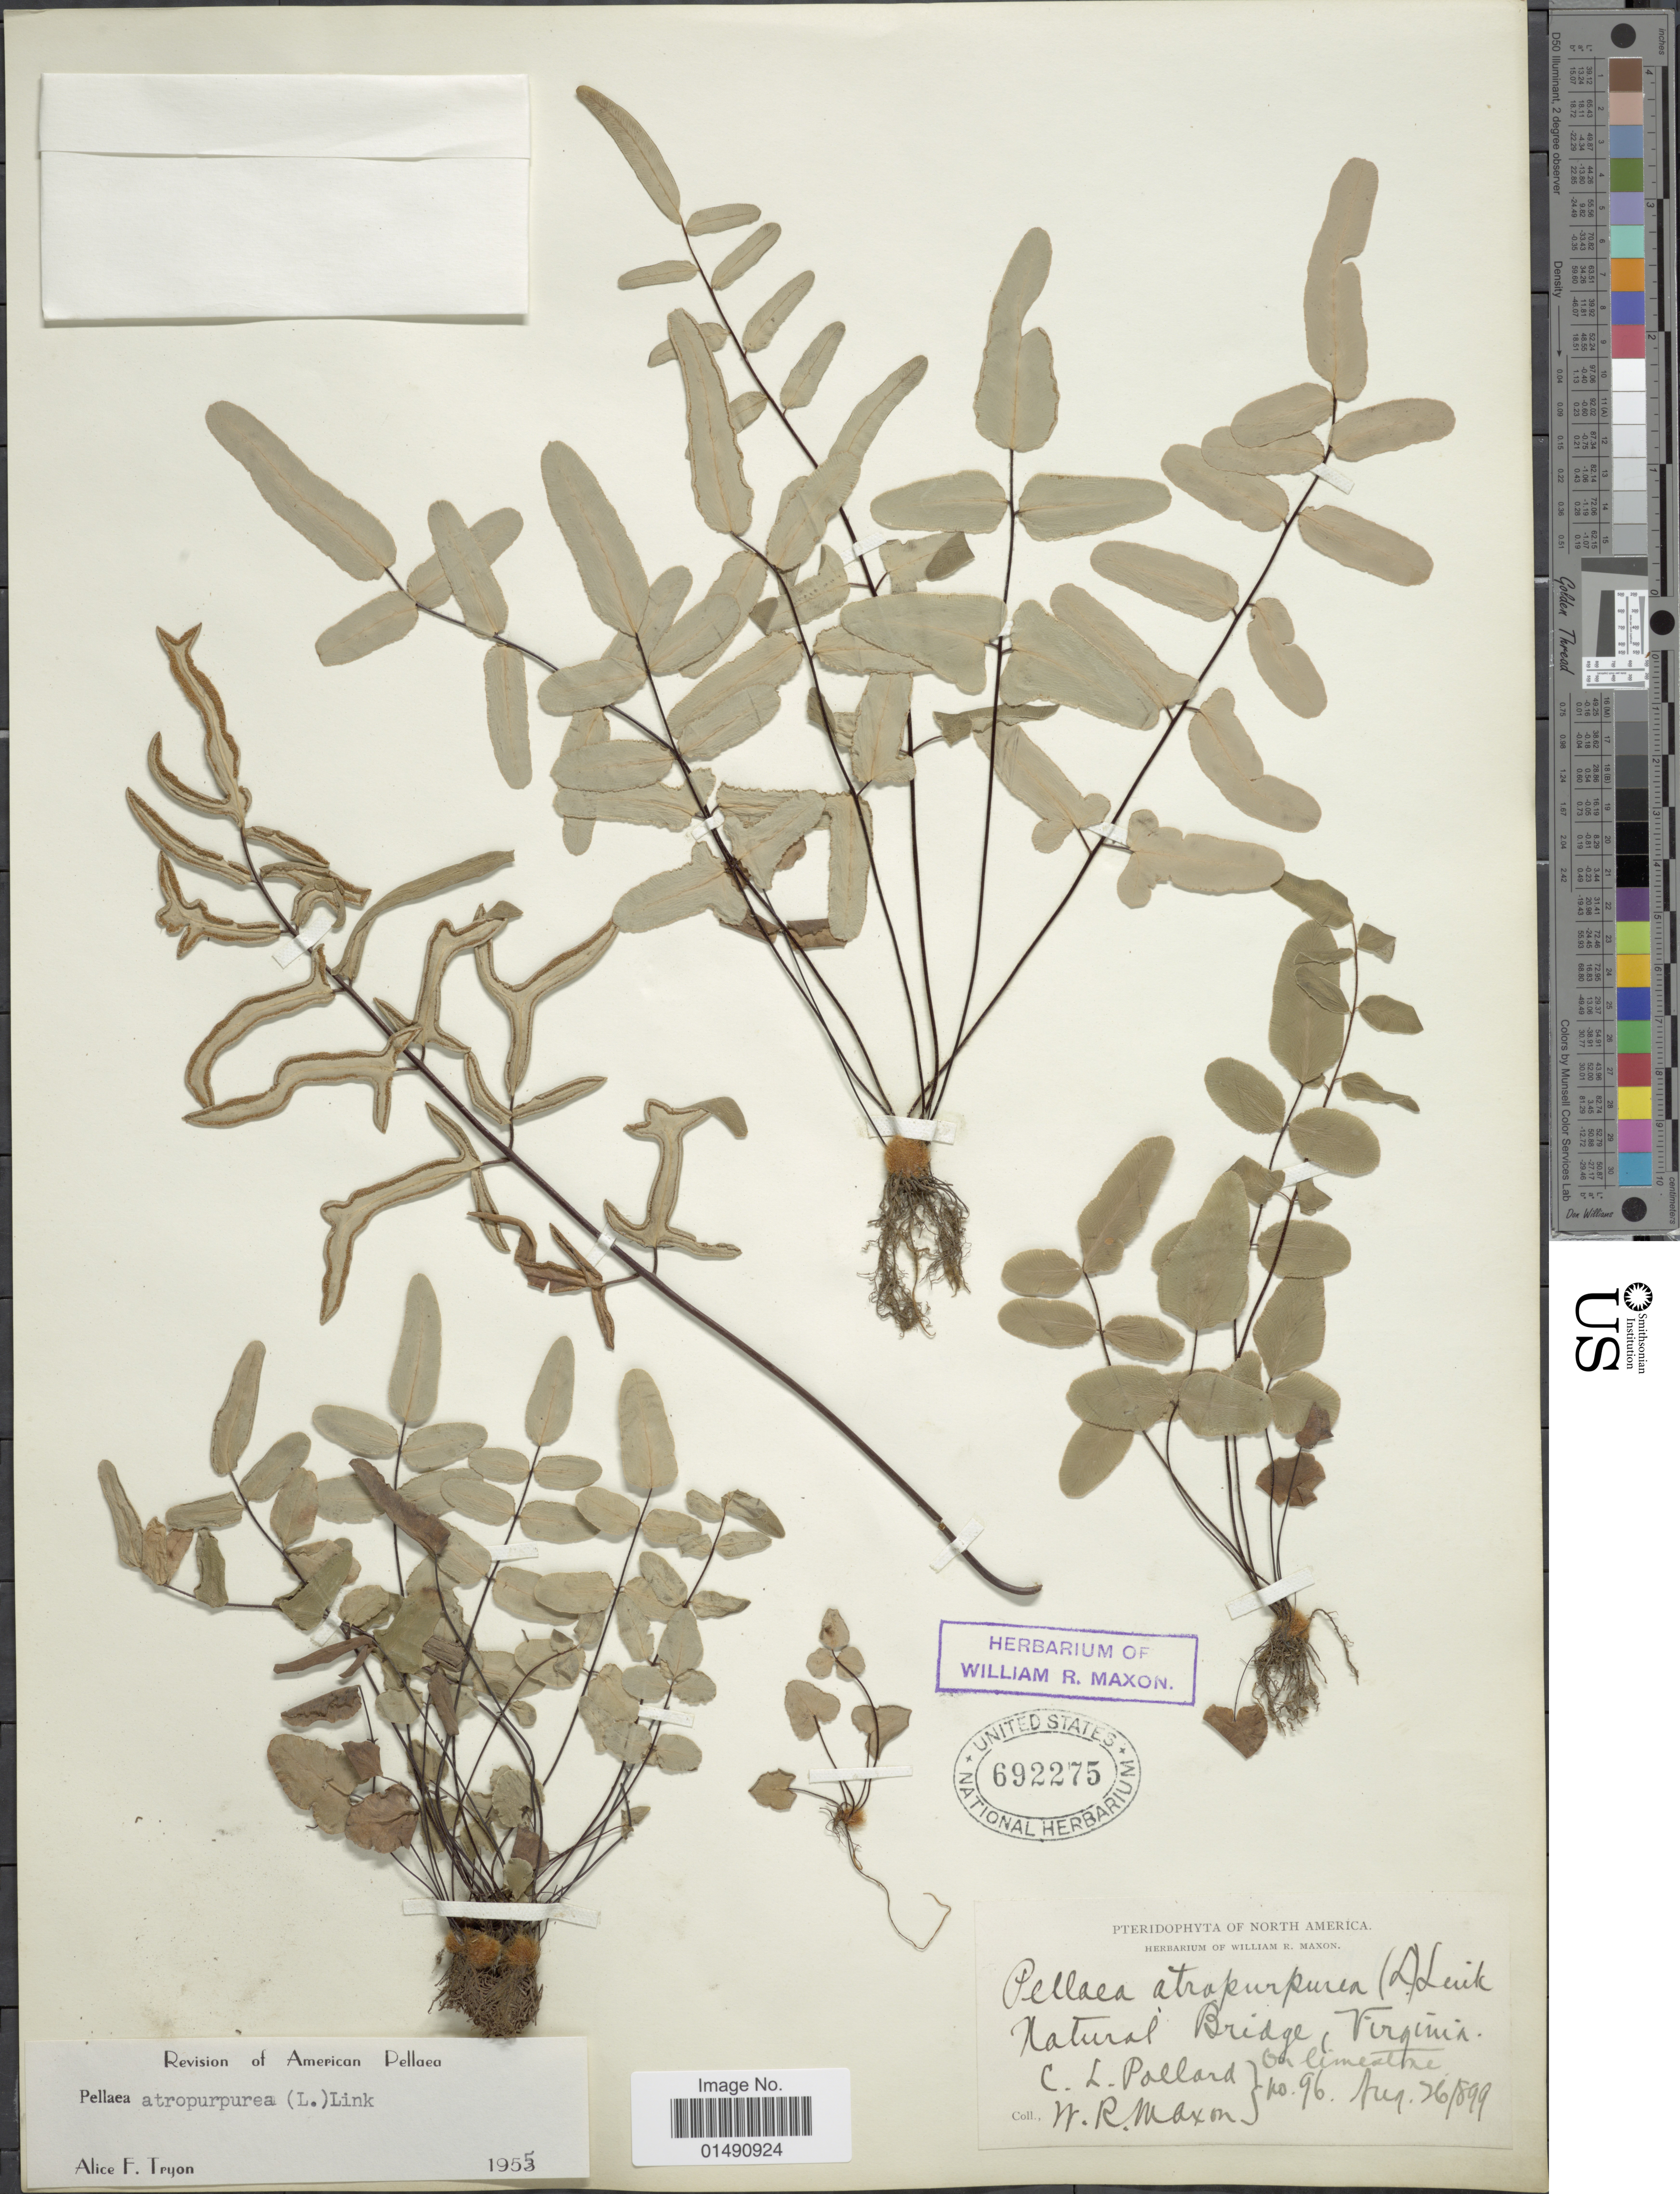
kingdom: Plantae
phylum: Tracheophyta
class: Polypodiopsida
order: Polypodiales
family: Pteridaceae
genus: Pellaea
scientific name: Pellaea atropurpurea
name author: (L.) Link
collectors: C. L. Pollard & W. R. Maxon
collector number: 96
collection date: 1899-08-26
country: United States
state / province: Virginia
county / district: Rockbridge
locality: Natural Bridge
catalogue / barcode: US 692275